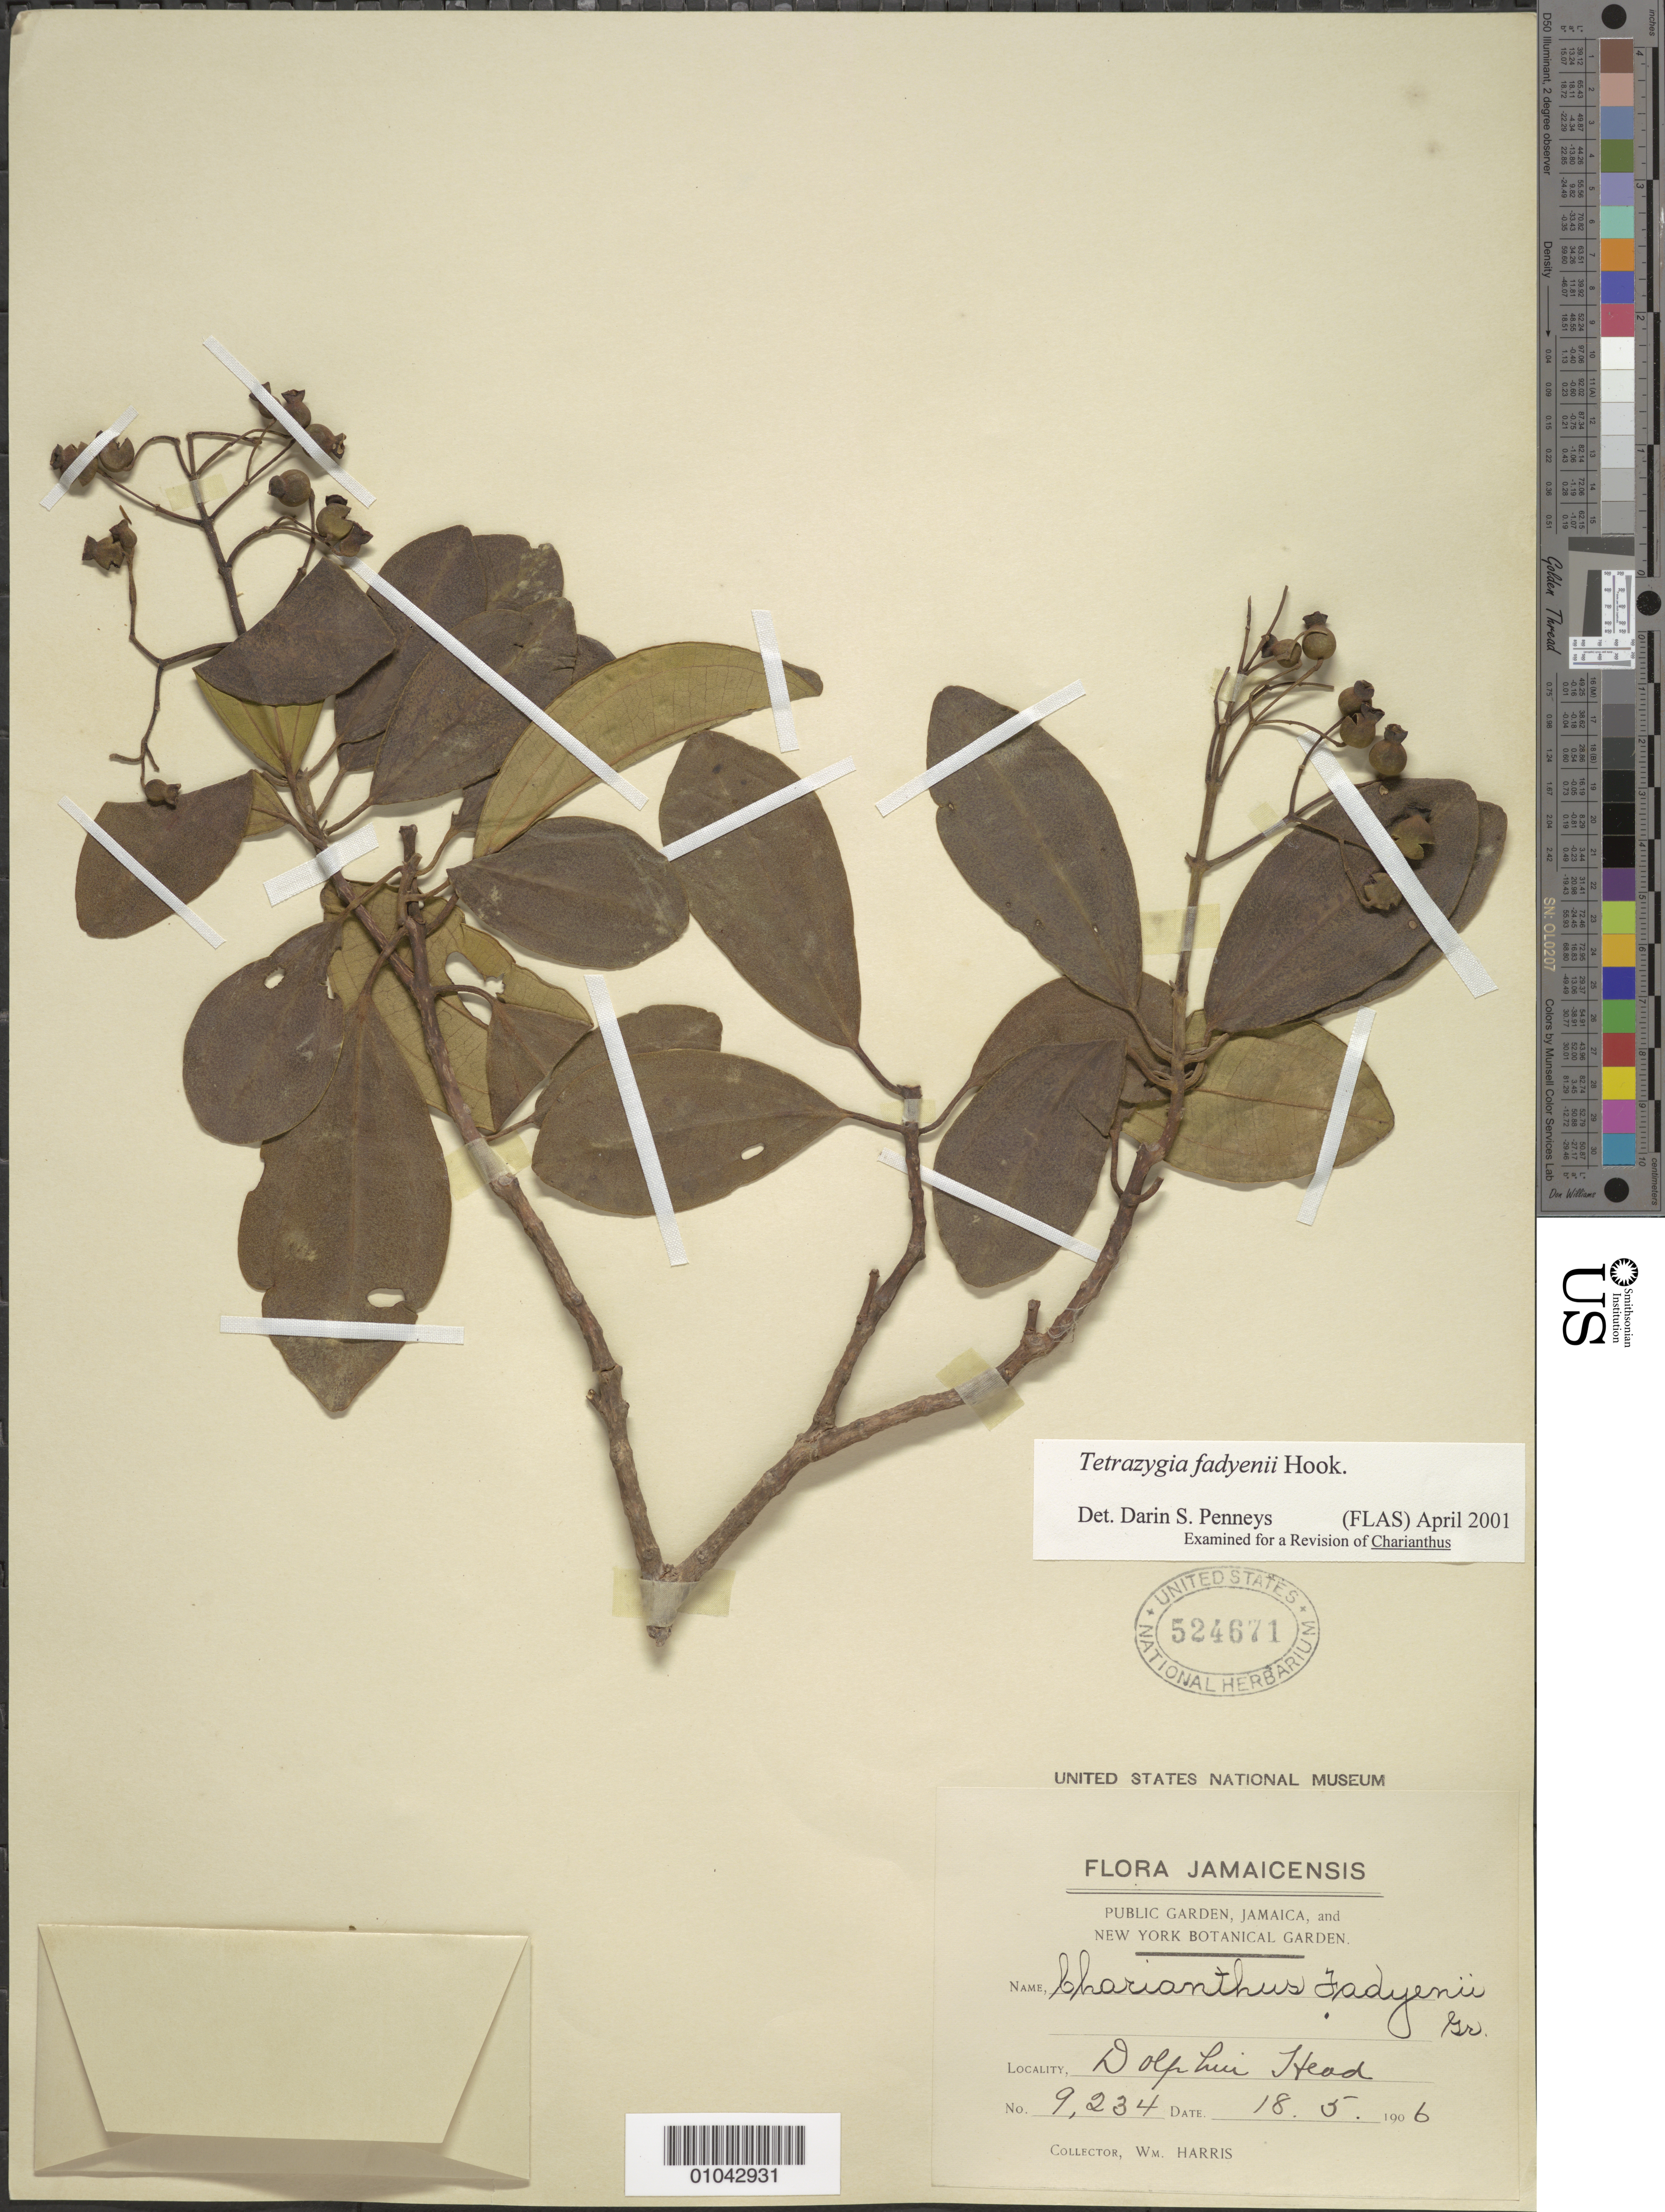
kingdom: Plantae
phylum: Tracheophyta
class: Magnoliopsida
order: Myrtales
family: Melastomataceae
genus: Tetrazygia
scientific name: Tetrazygia fadyenii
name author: Hook.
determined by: Penneys, D. S.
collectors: W. Harris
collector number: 9234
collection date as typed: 18 May 1906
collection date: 1906-05-18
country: Jamaica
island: Jamaica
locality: Dolphin Head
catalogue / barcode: US 524671